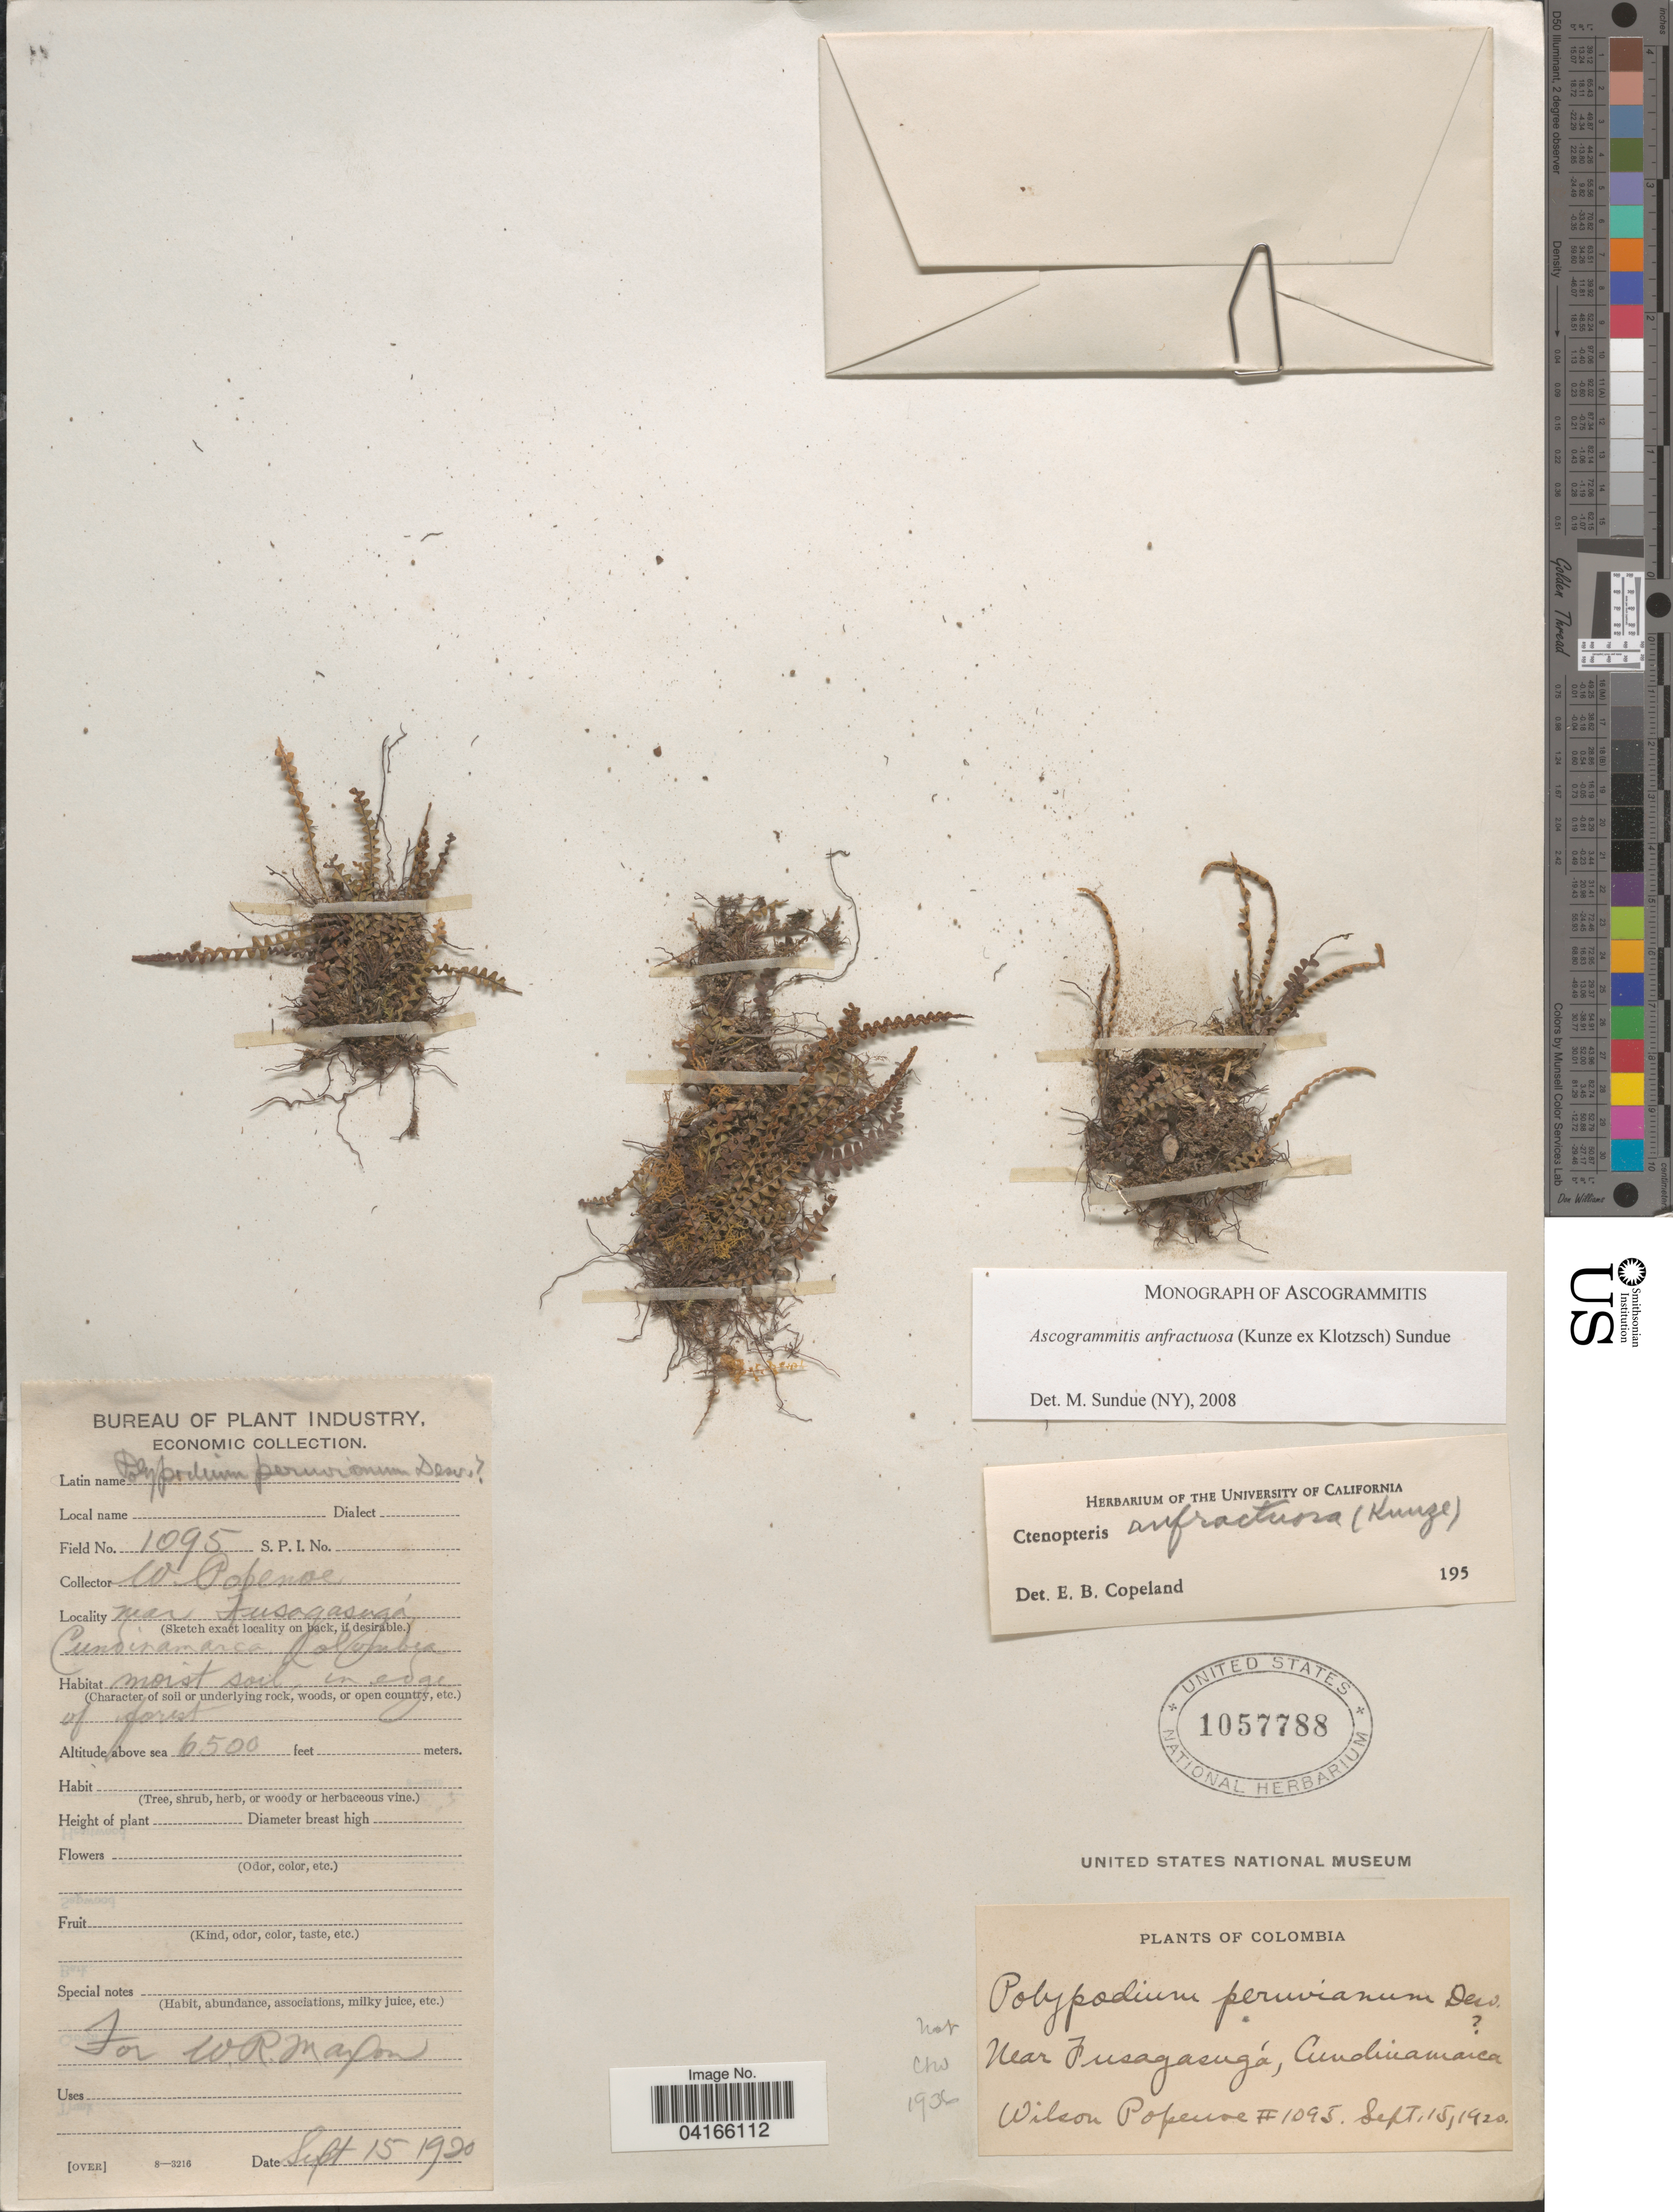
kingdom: Plantae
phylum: Tracheophyta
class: Polypodiopsida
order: Polypodiales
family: Polypodiaceae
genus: Ascogrammitis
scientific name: Ascogrammitis anfractuosa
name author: (Kunze ex Klotzsch) Sundue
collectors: F. Popenoe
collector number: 1095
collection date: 1920-09-15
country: Colombia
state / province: Cundinamarca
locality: Near Fusagasugá.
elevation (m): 1981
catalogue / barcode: US 1057788